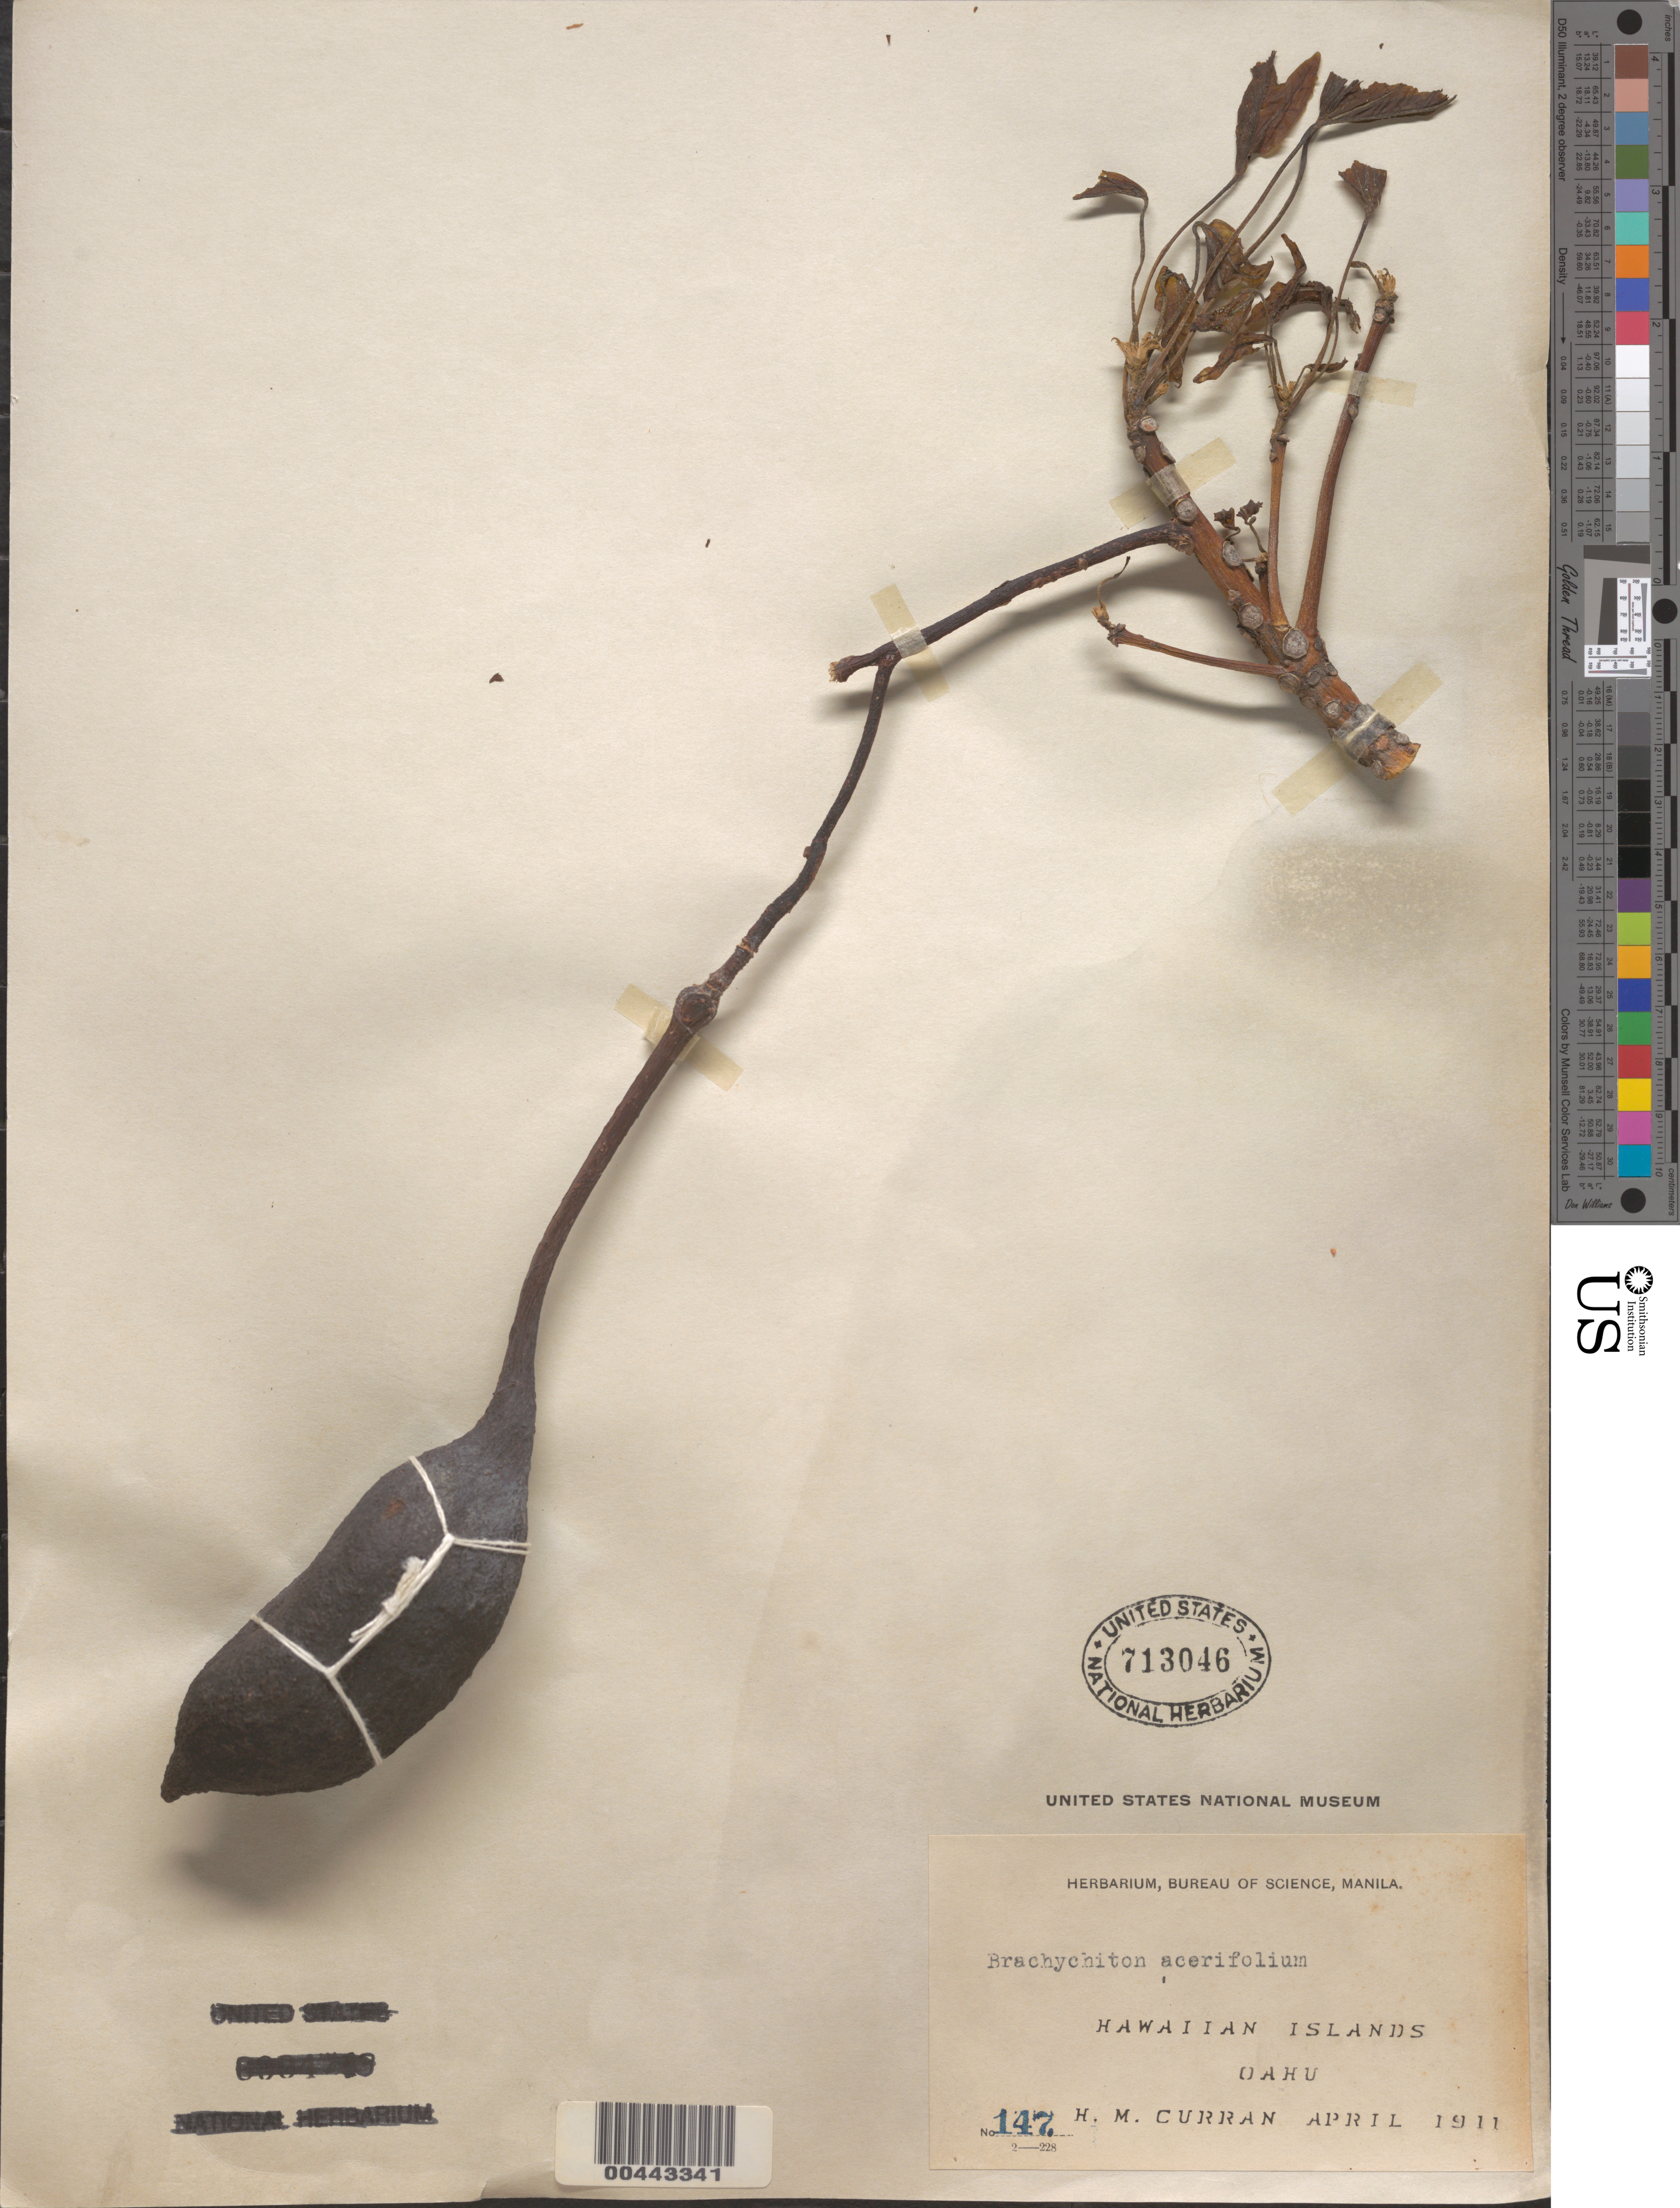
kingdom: Plantae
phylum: Tracheophyta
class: Magnoliopsida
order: Malvales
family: Malvaceae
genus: Brachychiton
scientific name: Brachychiton acerifolius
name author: (A. Cunn. ex G. Don) F. Muell.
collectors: H. M. Curran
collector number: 147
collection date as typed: Apr 1911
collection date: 1911-04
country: United States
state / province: Hawaii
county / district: Honolulu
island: Oahu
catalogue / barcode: US 713046